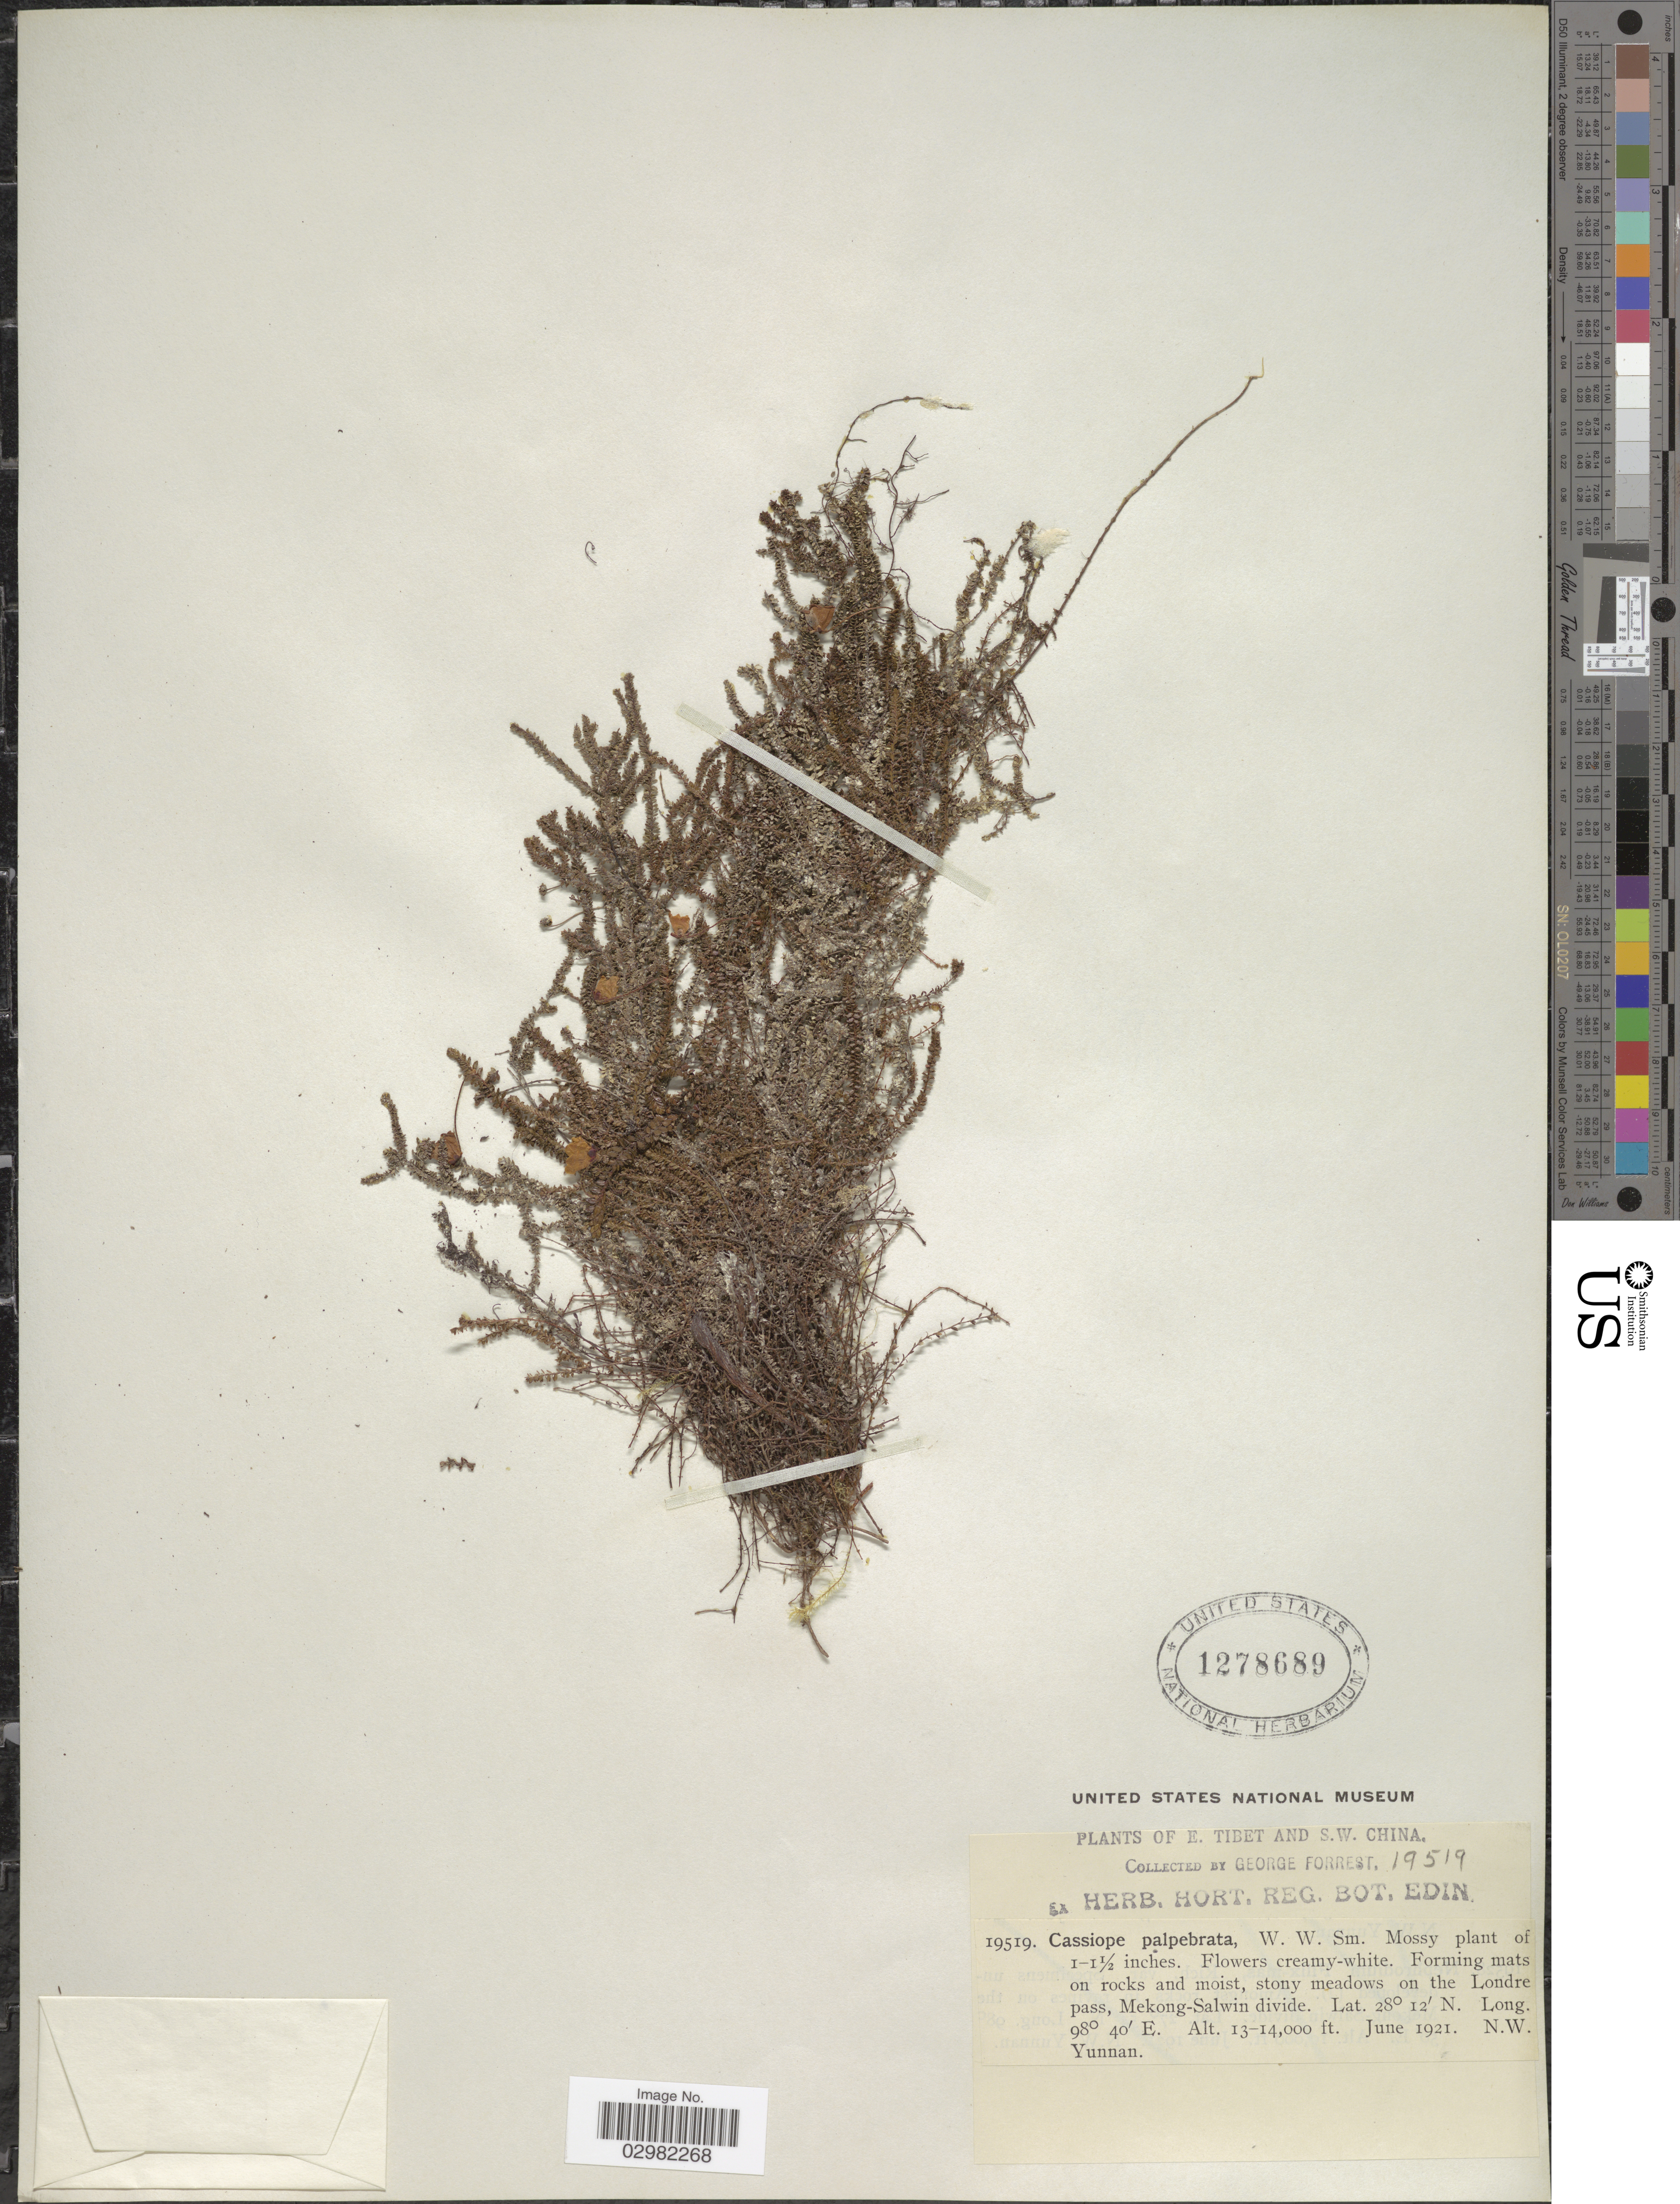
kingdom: Plantae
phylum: Tracheophyta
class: Magnoliopsida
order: Ericales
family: Ericaceae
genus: Cassiope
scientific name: Cassiope palpebrata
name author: W.W. Sm.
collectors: G. Forrest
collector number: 19519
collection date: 1921-06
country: China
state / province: Yunnan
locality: E. Tibet and S.W. China, stony meadows on the Londre pass, Mekong-Salwin divide, N.W. Yunnan.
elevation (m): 3962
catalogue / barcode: US 1278689